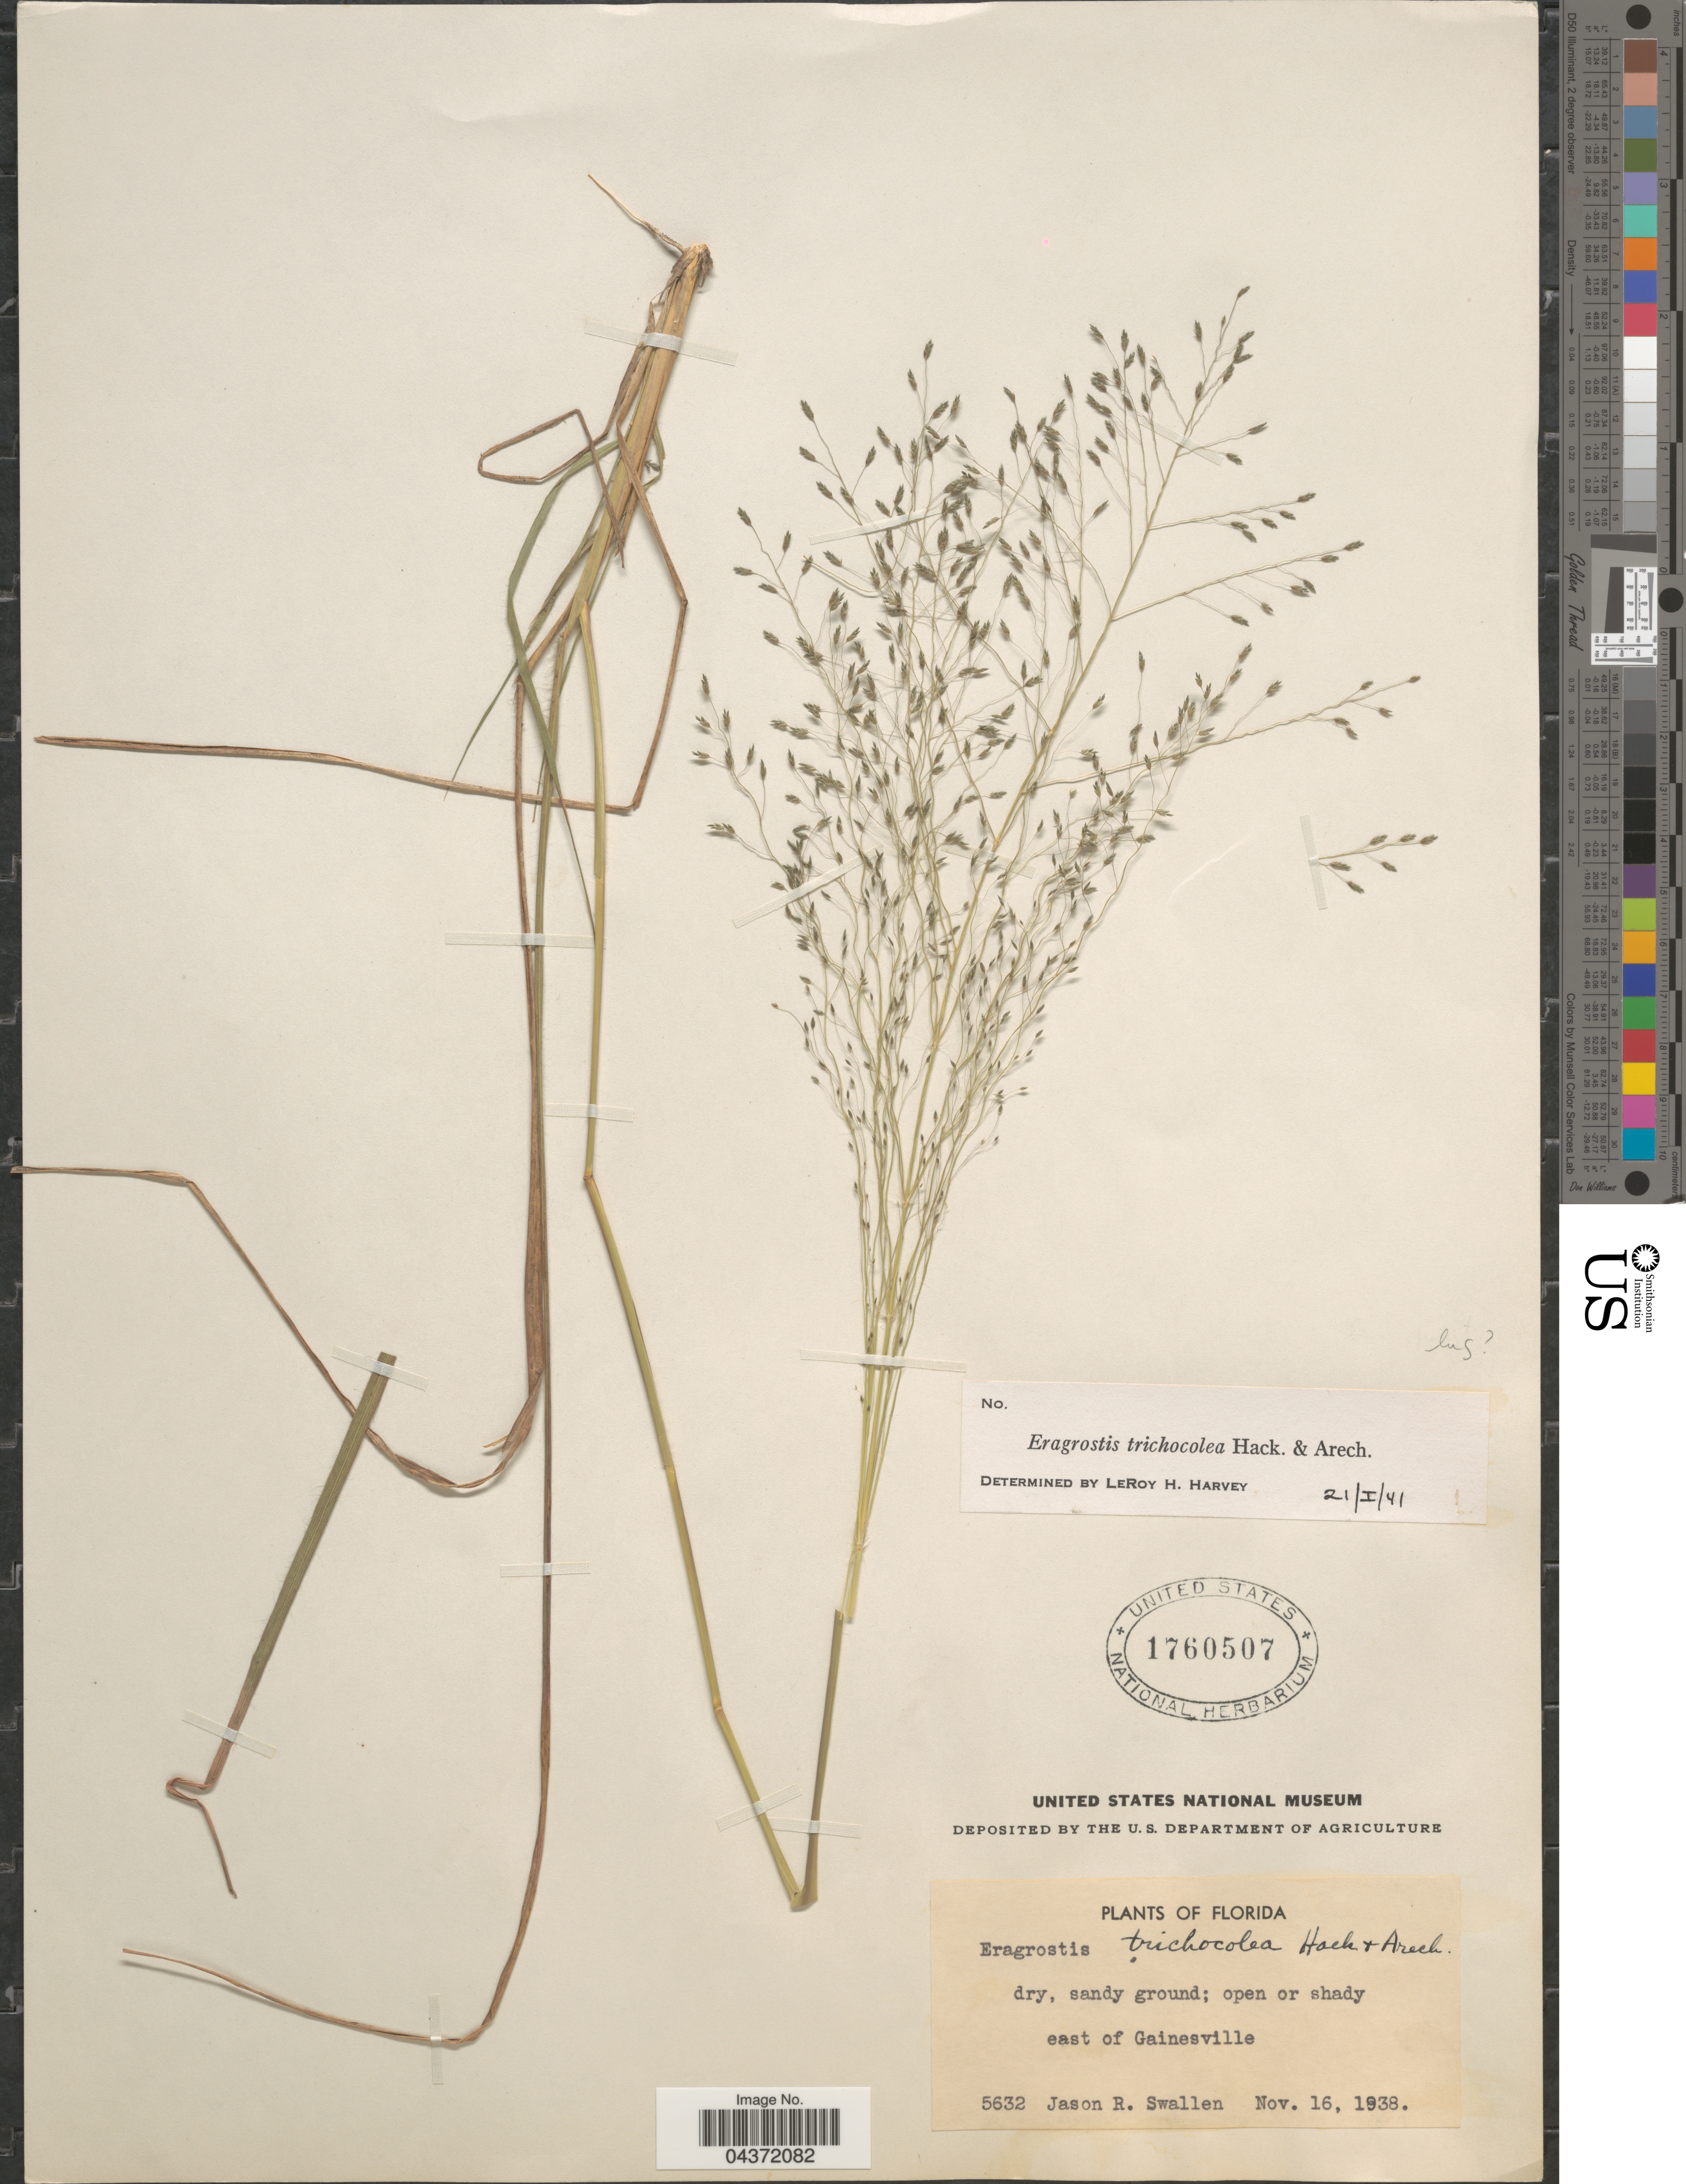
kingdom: Plantae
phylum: Tracheophyta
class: Liliopsida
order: Poales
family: Poaceae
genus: Eragrostis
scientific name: Eragrostis trichocolea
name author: Hack. & Arechav.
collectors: J. R. Swallen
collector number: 5632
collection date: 1938-11-16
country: United States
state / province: Florida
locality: East of Gainesville.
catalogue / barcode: US 1760507